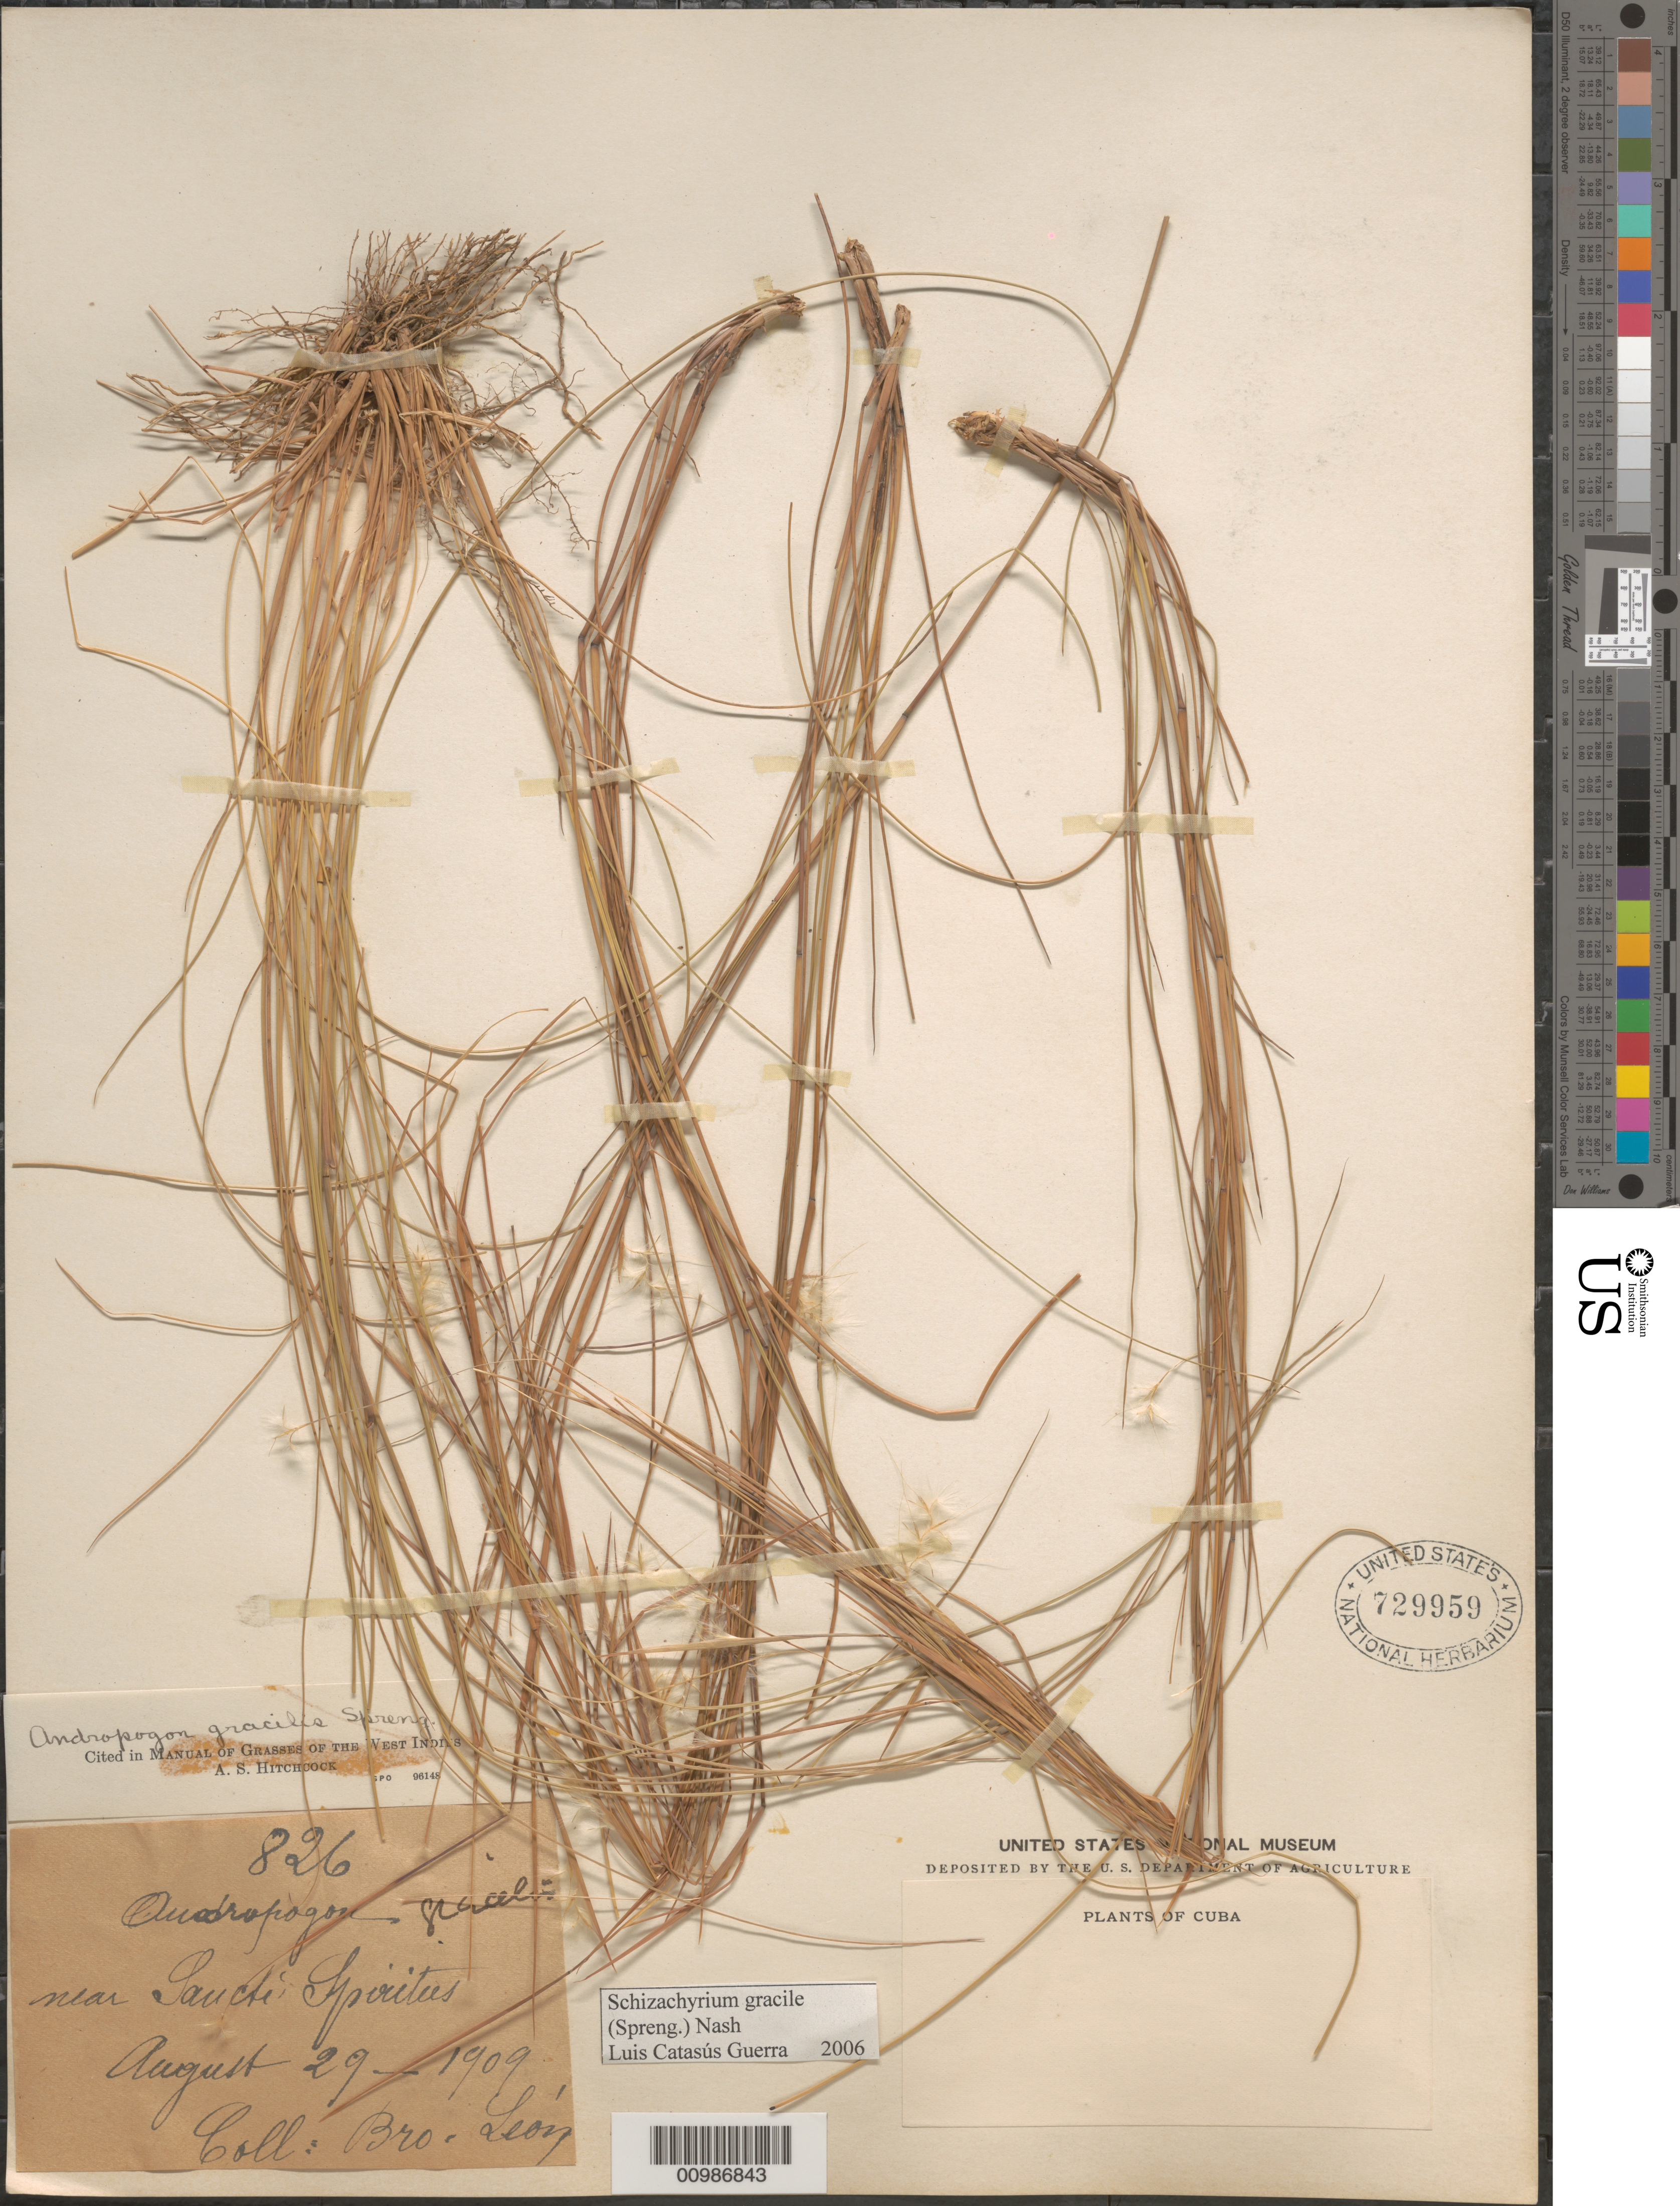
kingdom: Plantae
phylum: Tracheophyta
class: Liliopsida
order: Poales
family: Poaceae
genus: Andropogon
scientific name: Andropogon gracilis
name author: Spreng.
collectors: Bro. León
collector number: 826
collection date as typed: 29 Aug 1909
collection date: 1909-08-29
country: Cuba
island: Cuba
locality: Near Sancti Spiritus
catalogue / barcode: US 729959